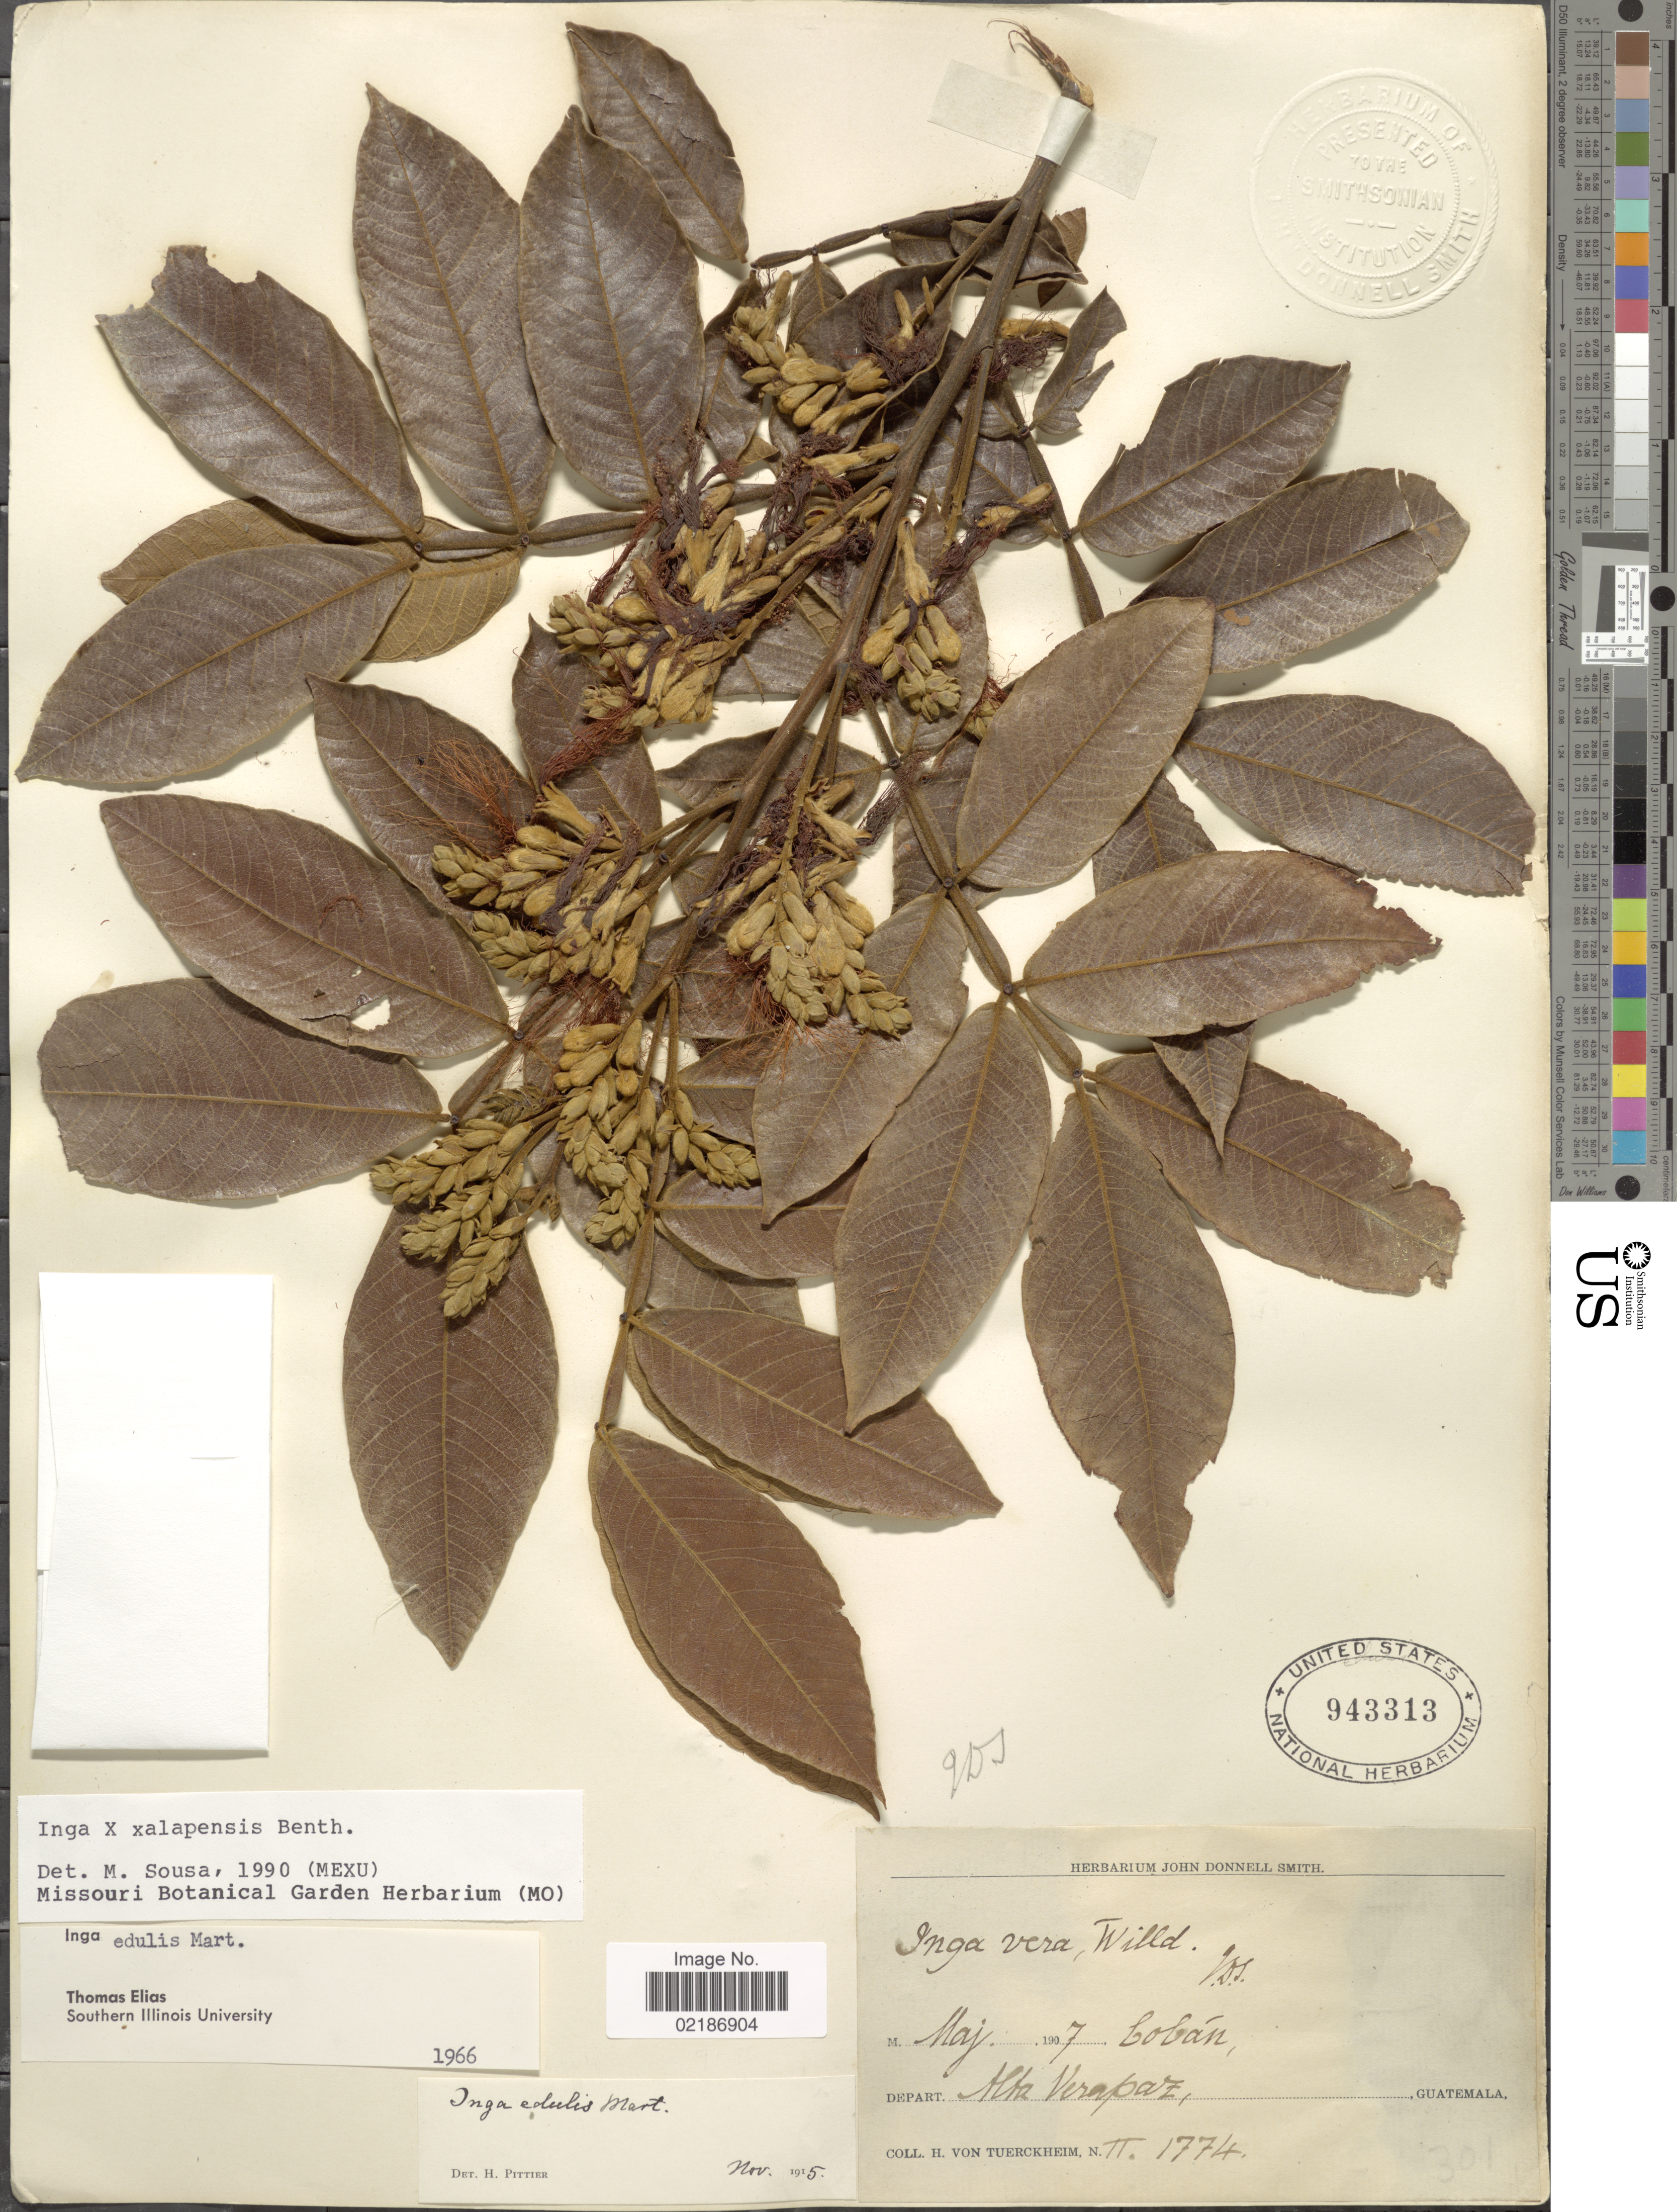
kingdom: Plantae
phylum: Tracheophyta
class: Magnoliopsida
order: Fabales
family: Fabaceae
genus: Inga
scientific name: Inga xalapensis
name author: Benth.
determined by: Sousa, M.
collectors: H. von Türckheim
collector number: II1774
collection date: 1907-05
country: Guatemala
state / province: Alta Verapaz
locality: Coban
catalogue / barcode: US 943313